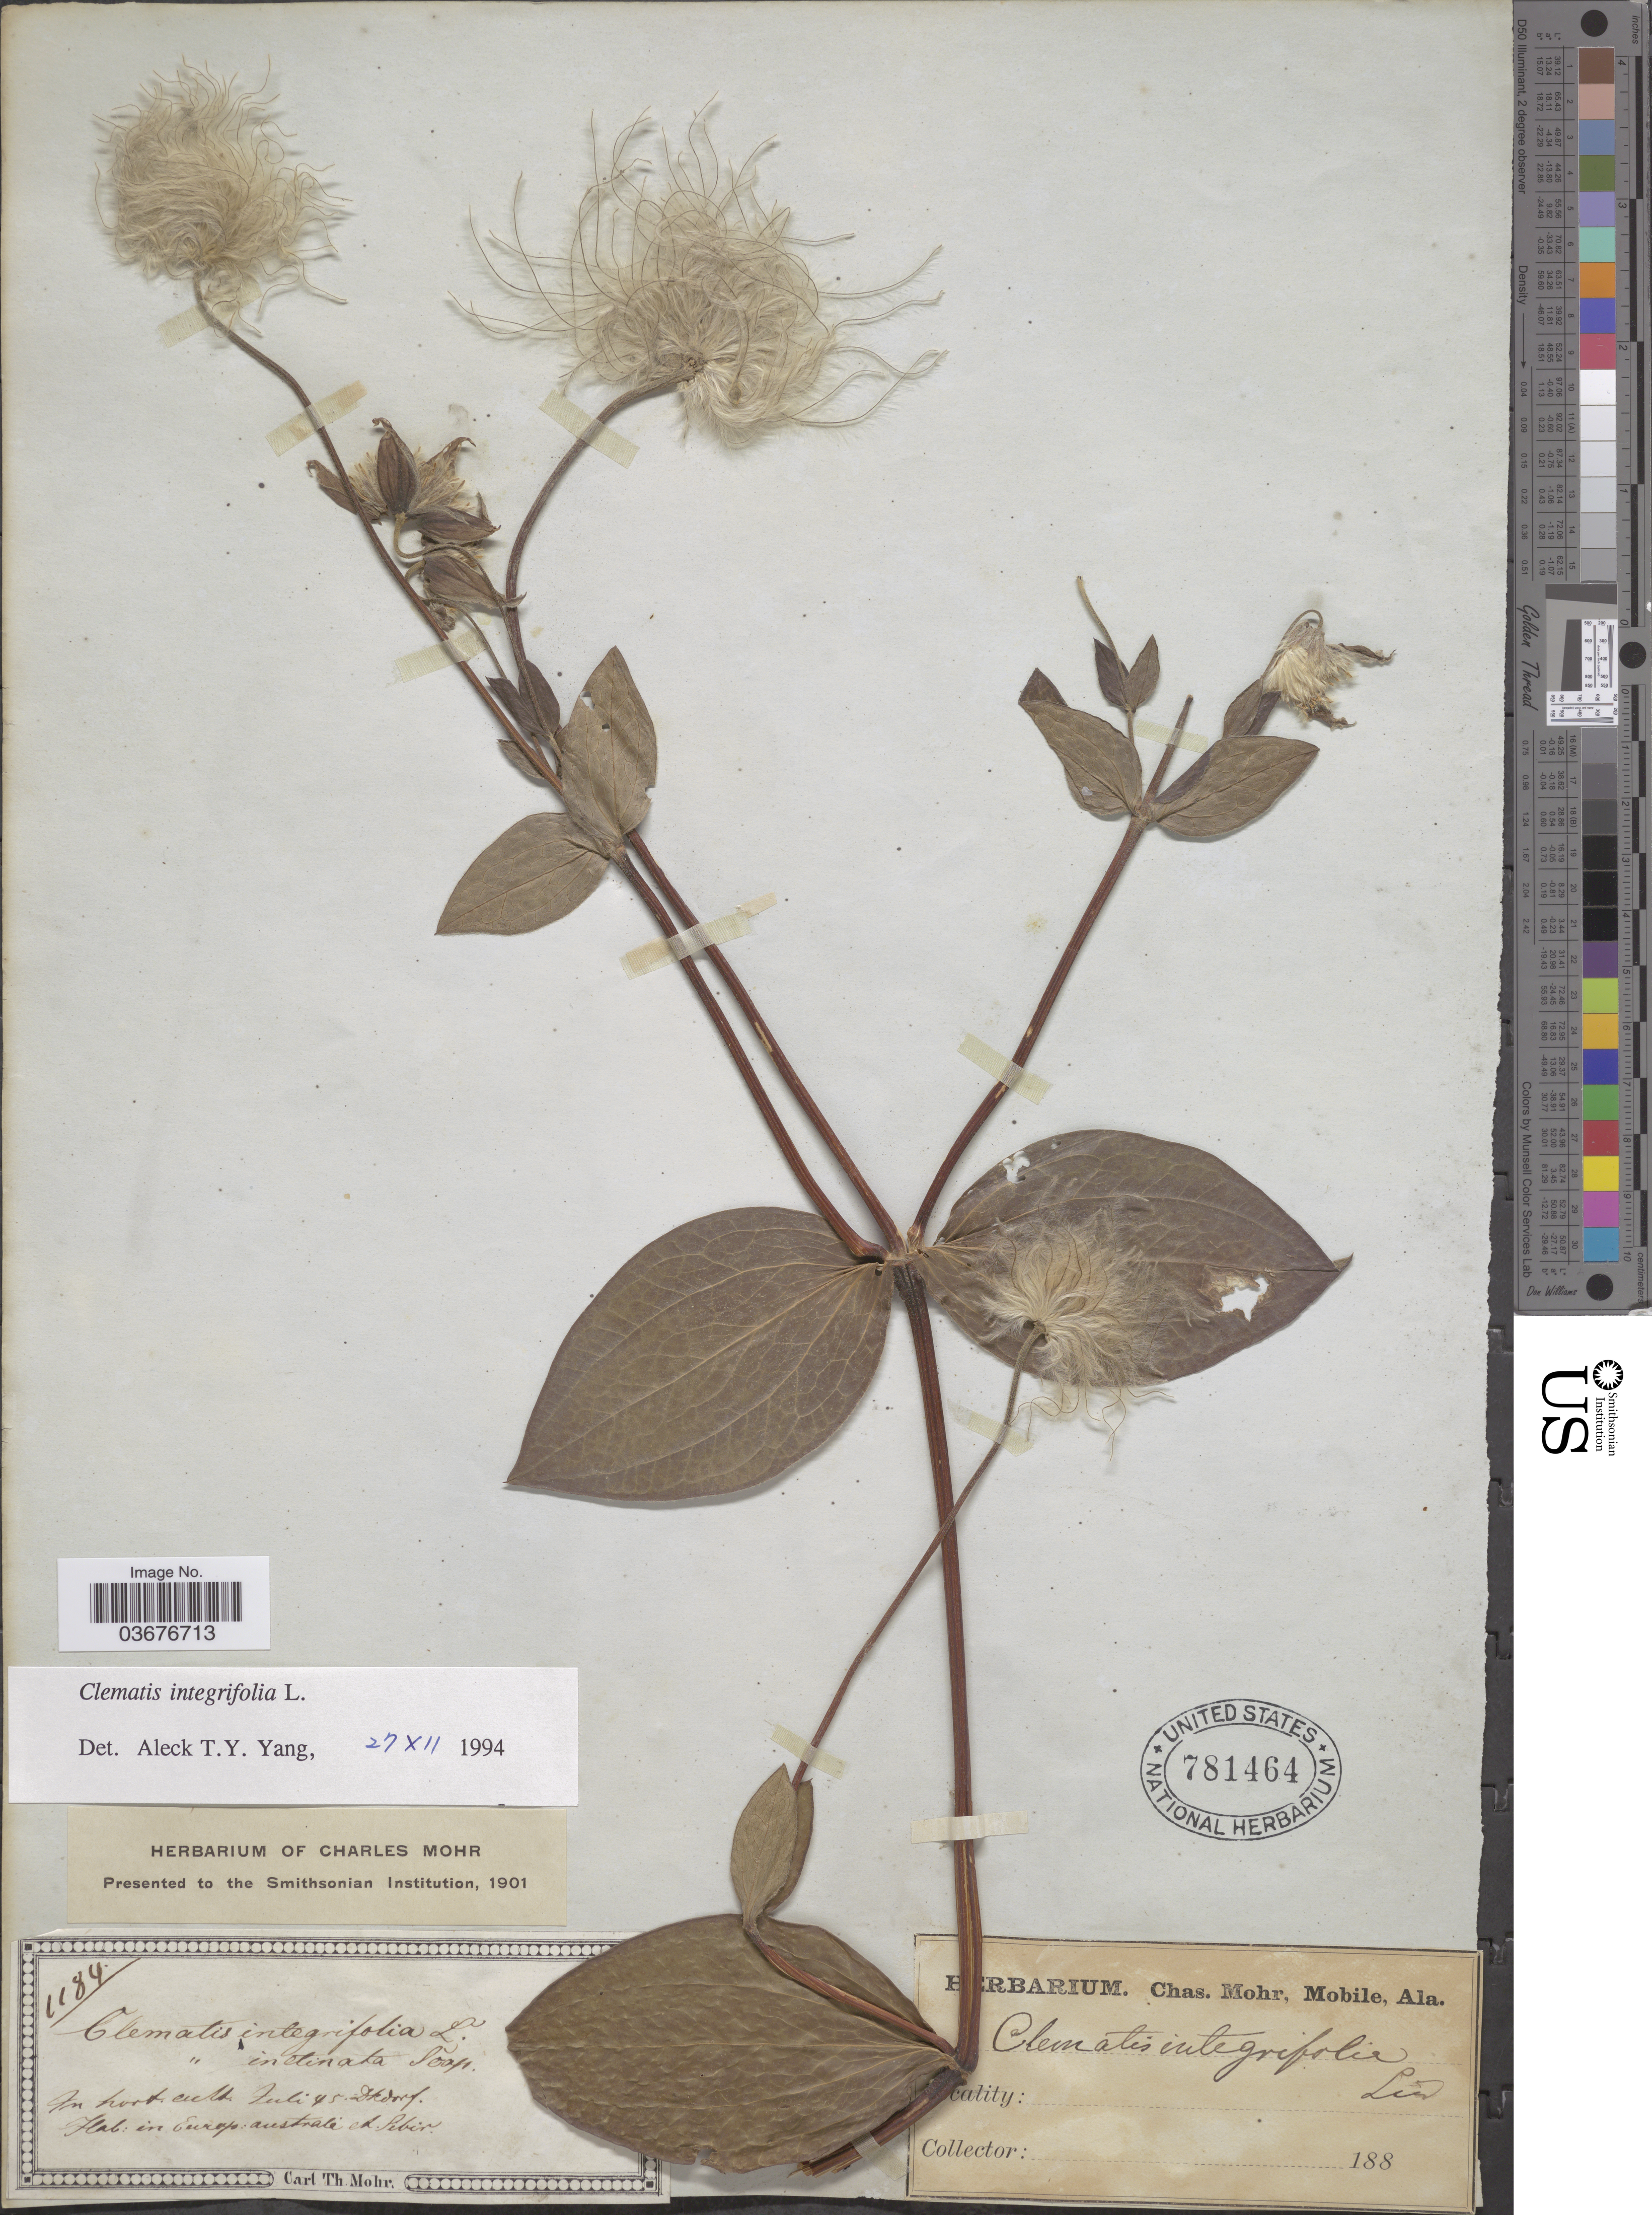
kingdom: Plantae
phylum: Tracheophyta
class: Magnoliopsida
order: Ranunculales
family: Ranunculaceae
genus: Clematis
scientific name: Clematis integrifolia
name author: L.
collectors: C. T. Mohr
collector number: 1184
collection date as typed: Transcribed d/m/y: /7/45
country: Germany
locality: Dkdorf. Europ: australi et Sibir.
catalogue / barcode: US 781464